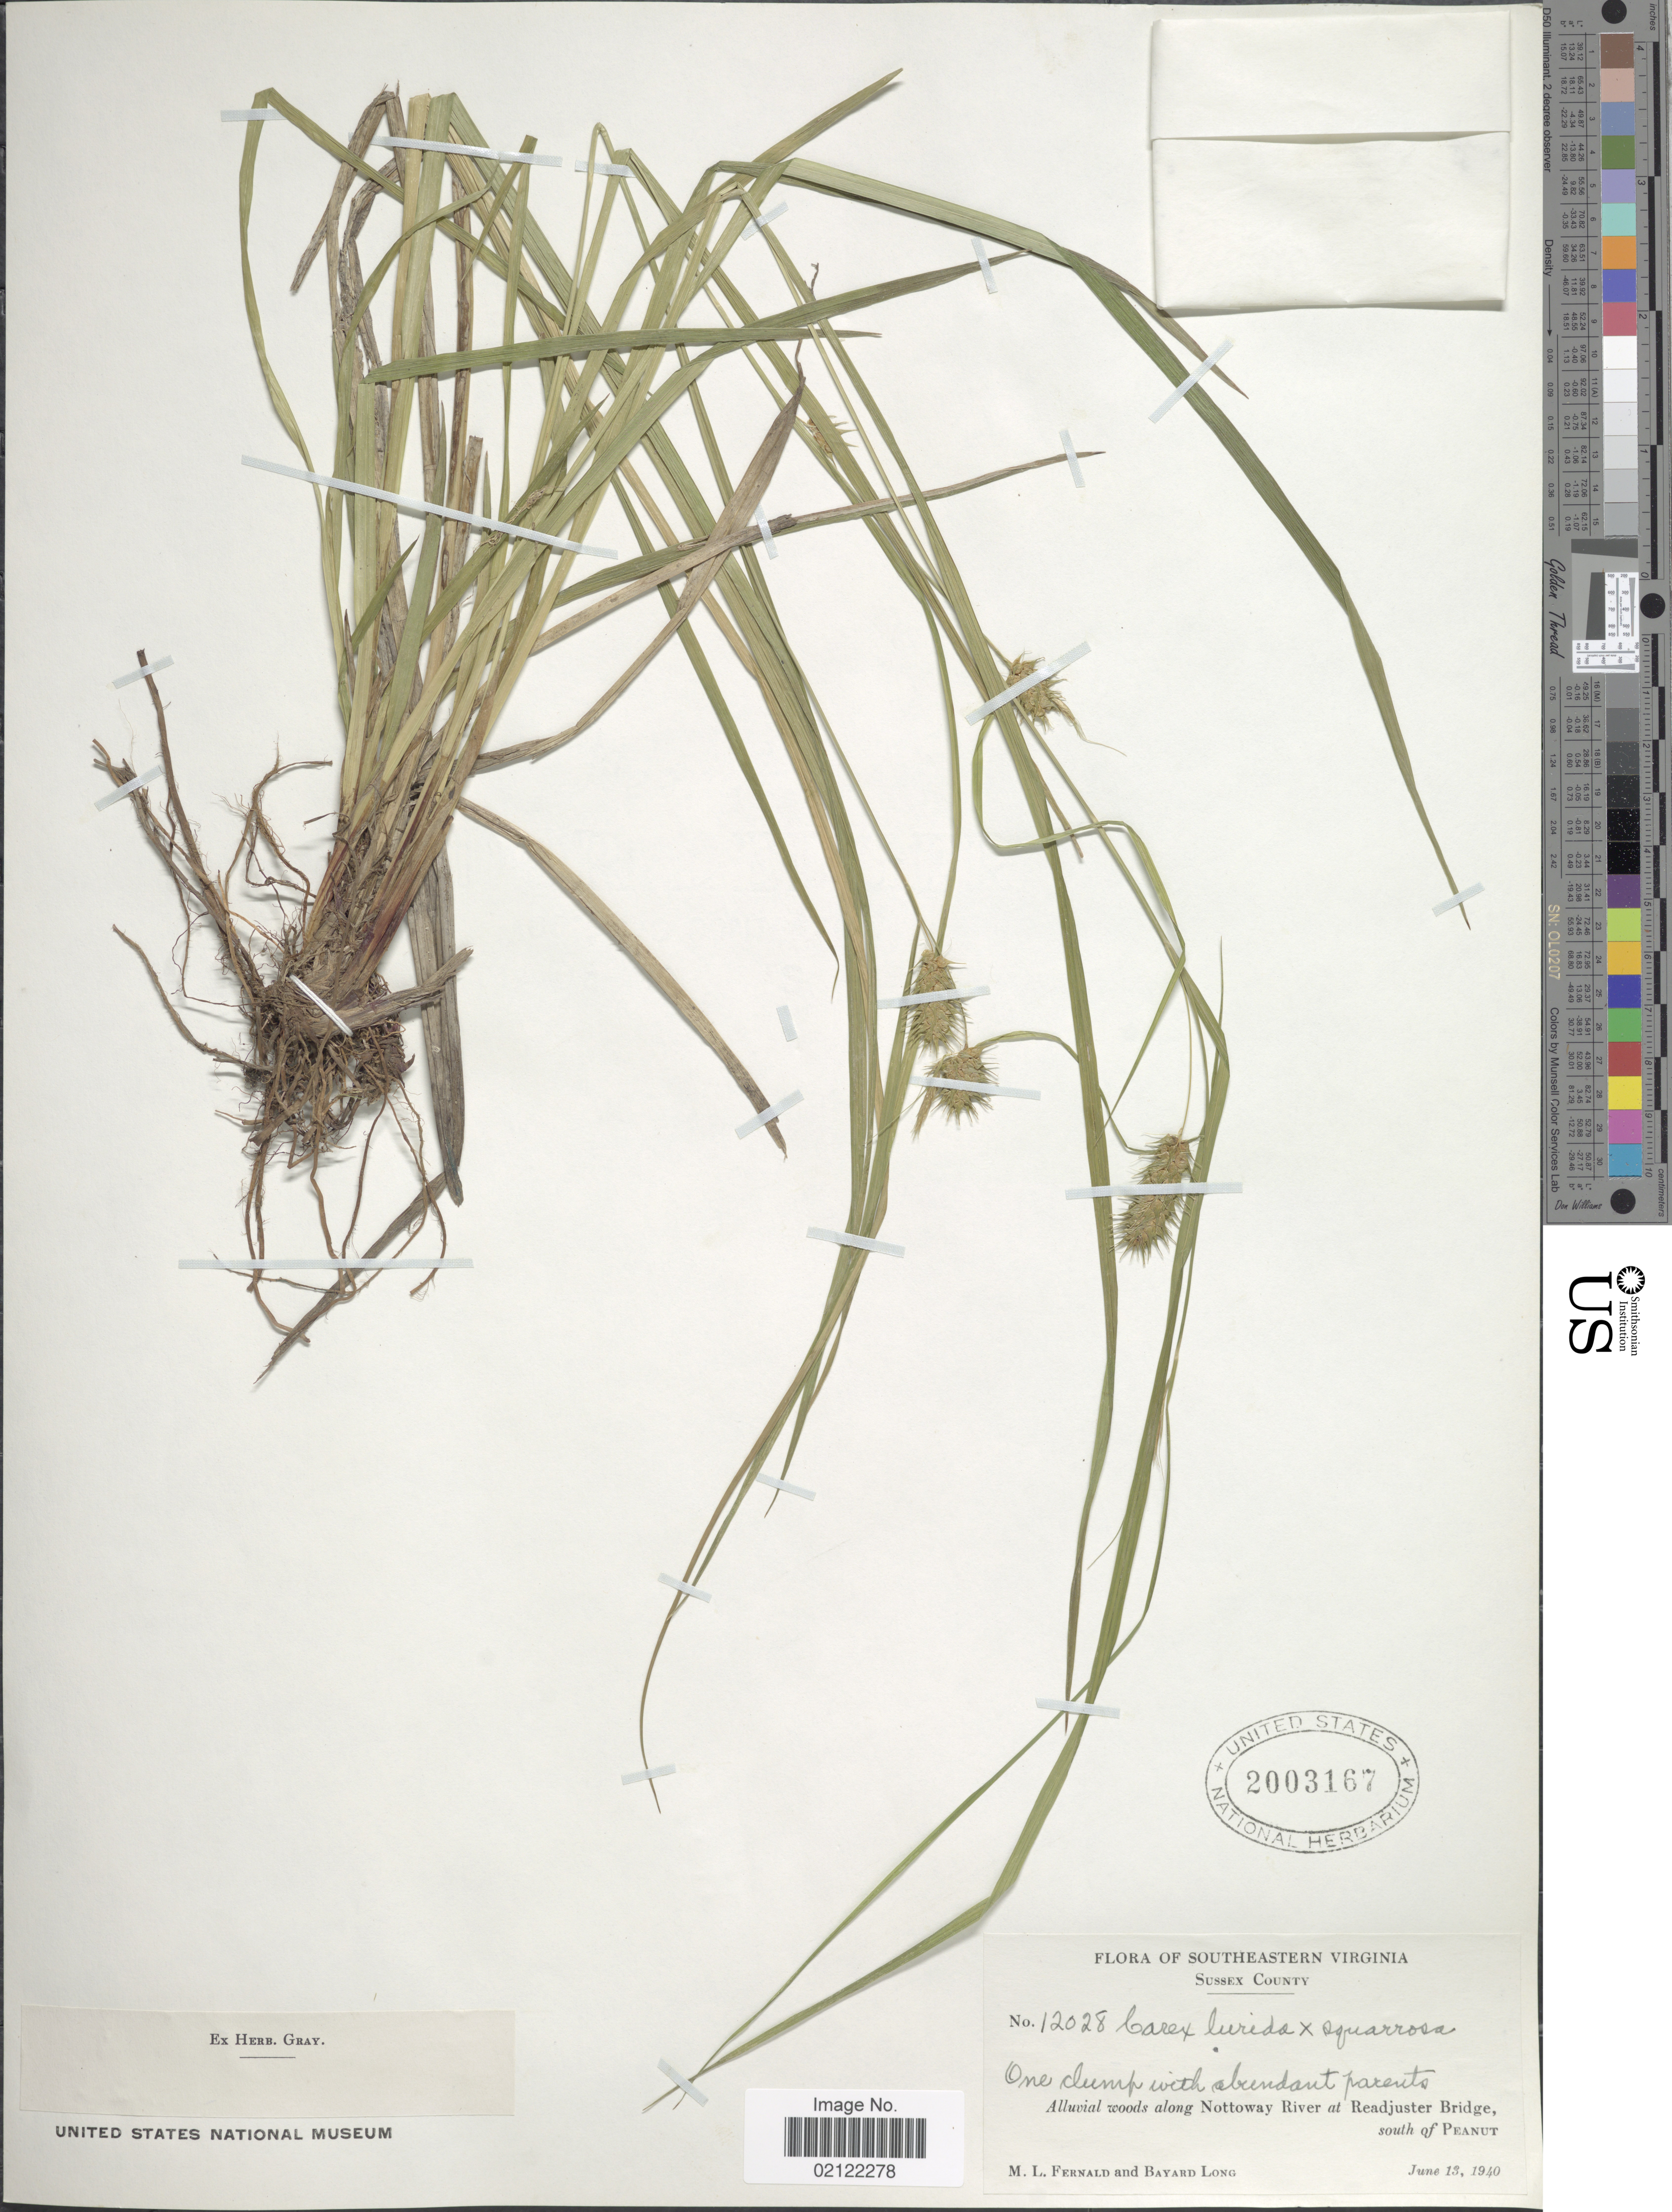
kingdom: Plantae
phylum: Tracheophyta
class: Liliopsida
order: Poales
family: Cyperaceae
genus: Carex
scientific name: Carex lurida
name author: Wahlenb.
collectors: M. L. Fernald & B. Long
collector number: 12028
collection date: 1940-06-13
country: United States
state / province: Virginia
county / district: Sussex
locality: Southeastern Virginia. Sussex County. Alluvial woods along Nottoway River at Readjuster Bridge, south of Peanut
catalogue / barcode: US 2003167